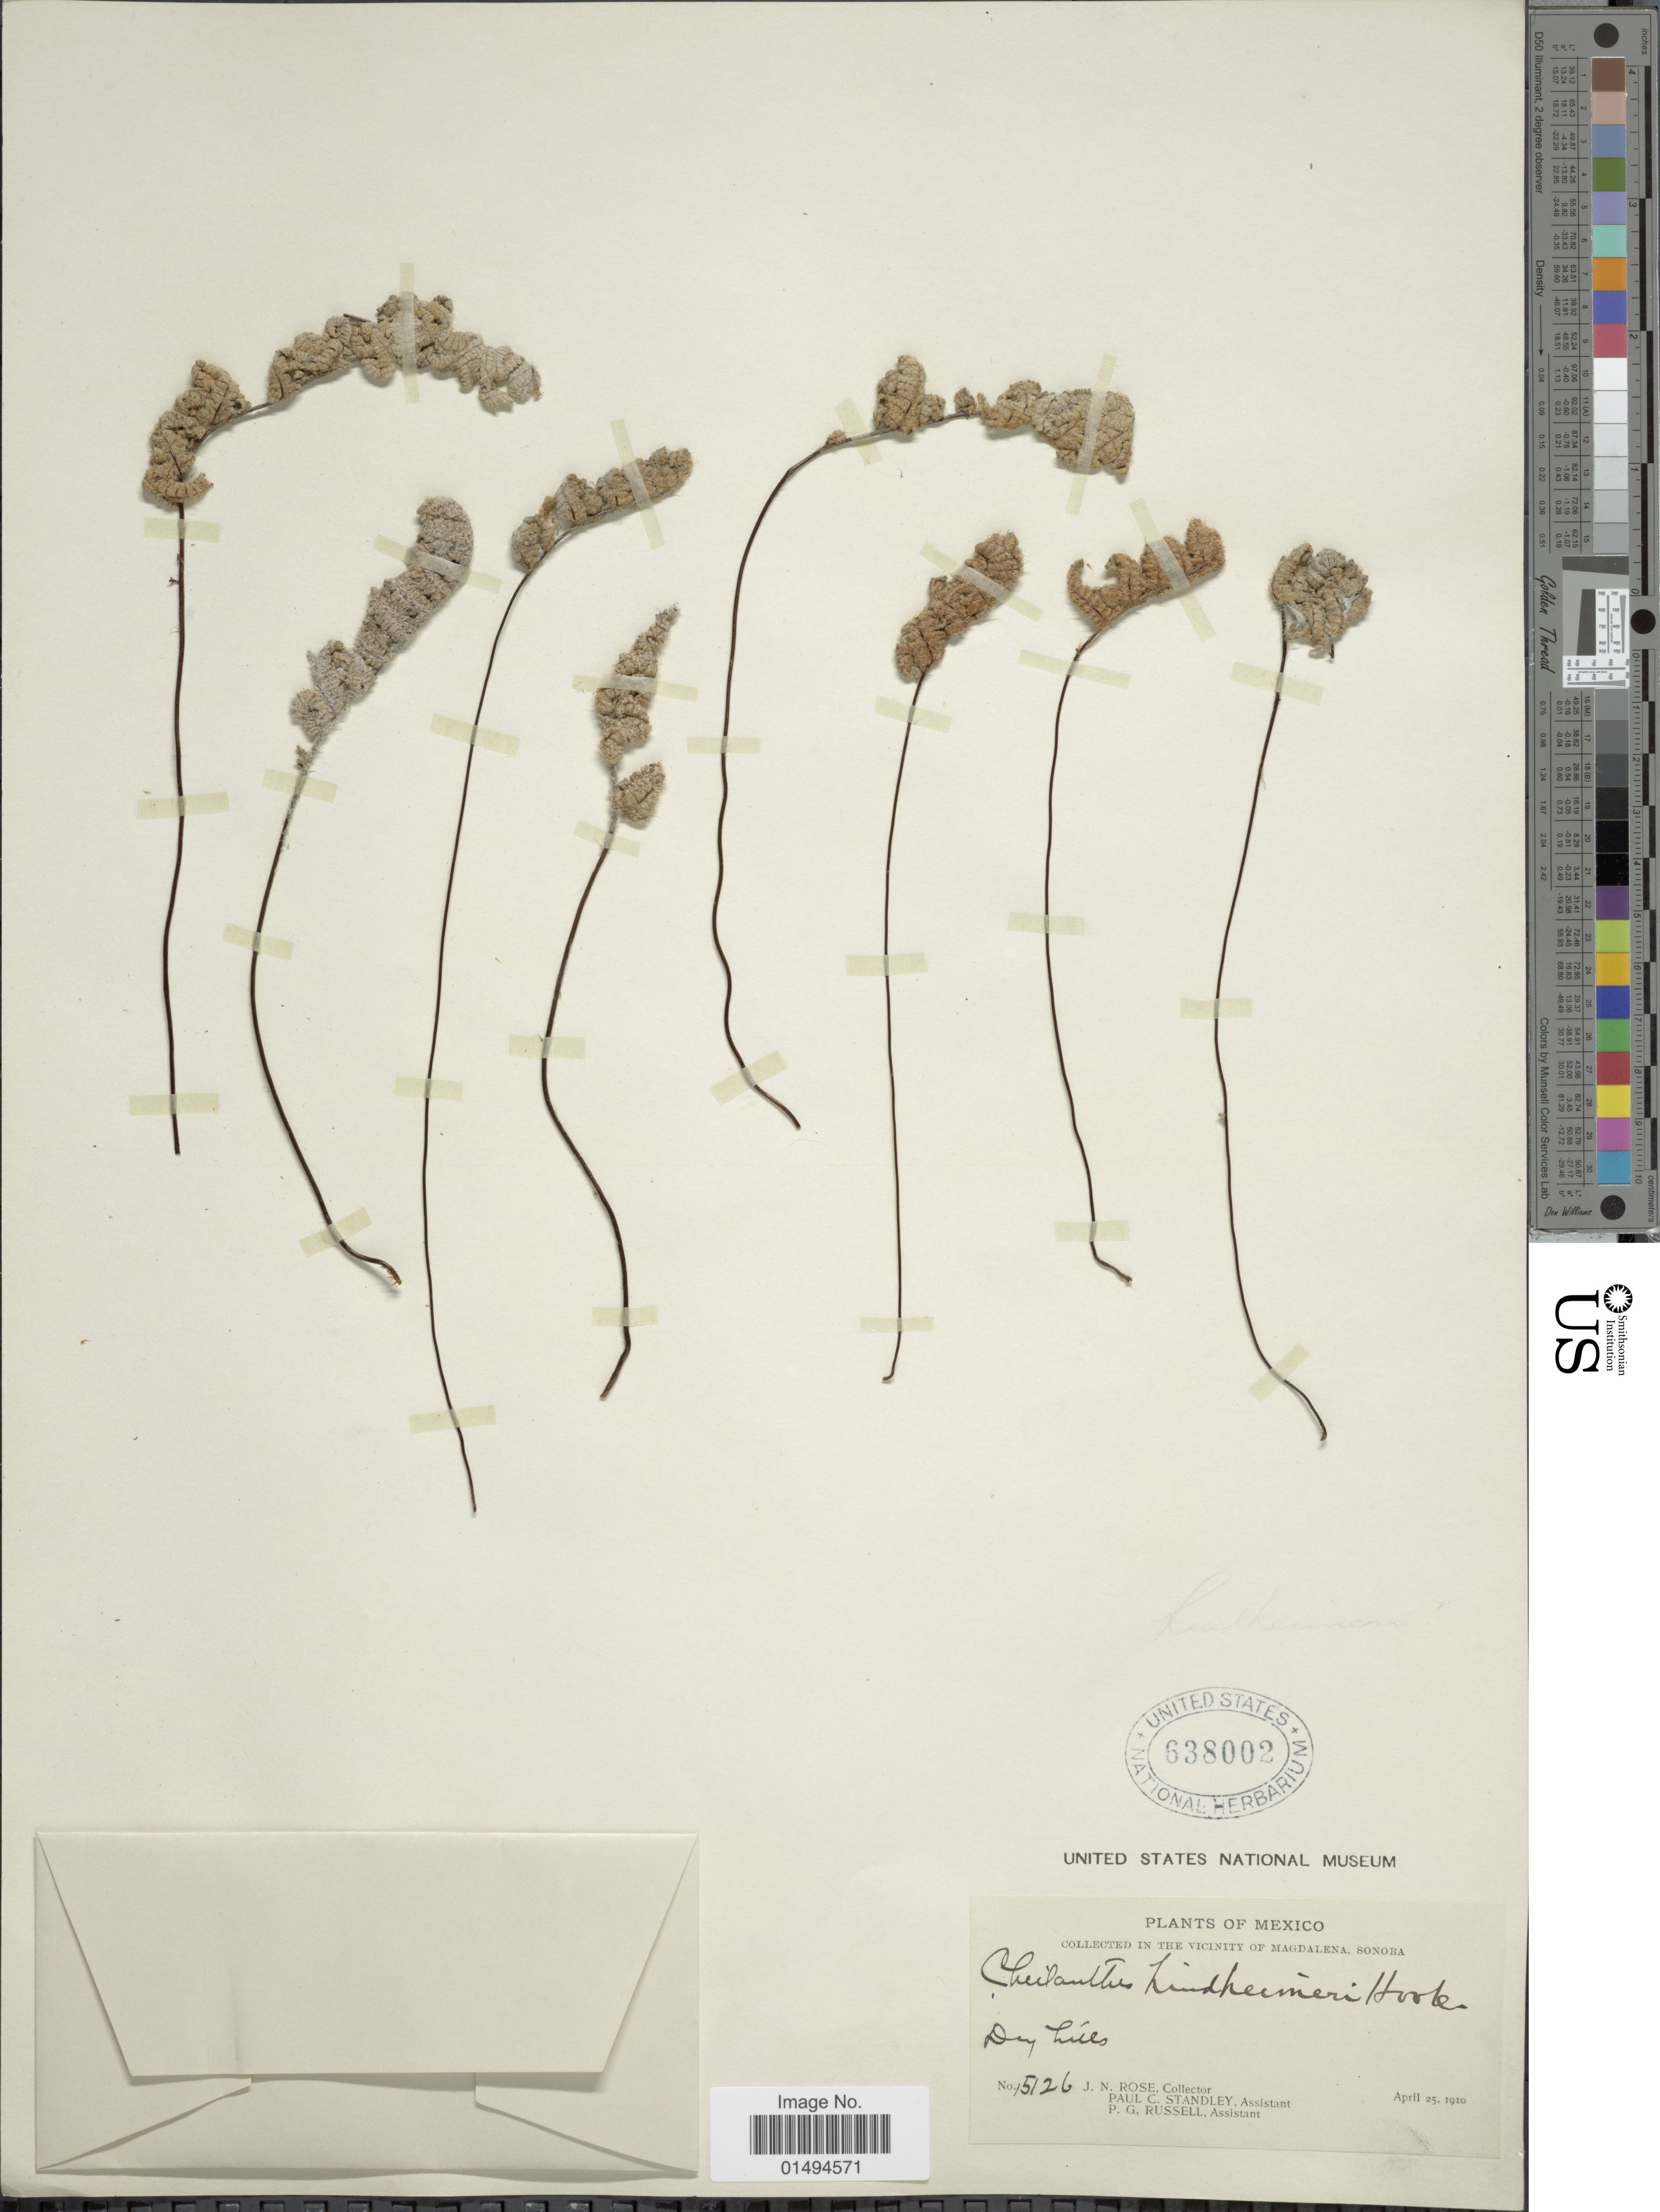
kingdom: Plantae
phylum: Tracheophyta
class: Polypodiopsida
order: Polypodiales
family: Pteridaceae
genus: Myriopteris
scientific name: Myriopteris lindheimeri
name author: (Hook.) J. Sm.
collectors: J. N. Rose, P. C. Standley & P. G. Russell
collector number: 15126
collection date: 1910-04-25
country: Mexico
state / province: Sonora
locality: In the vicinity of Magdalena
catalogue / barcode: US 638002